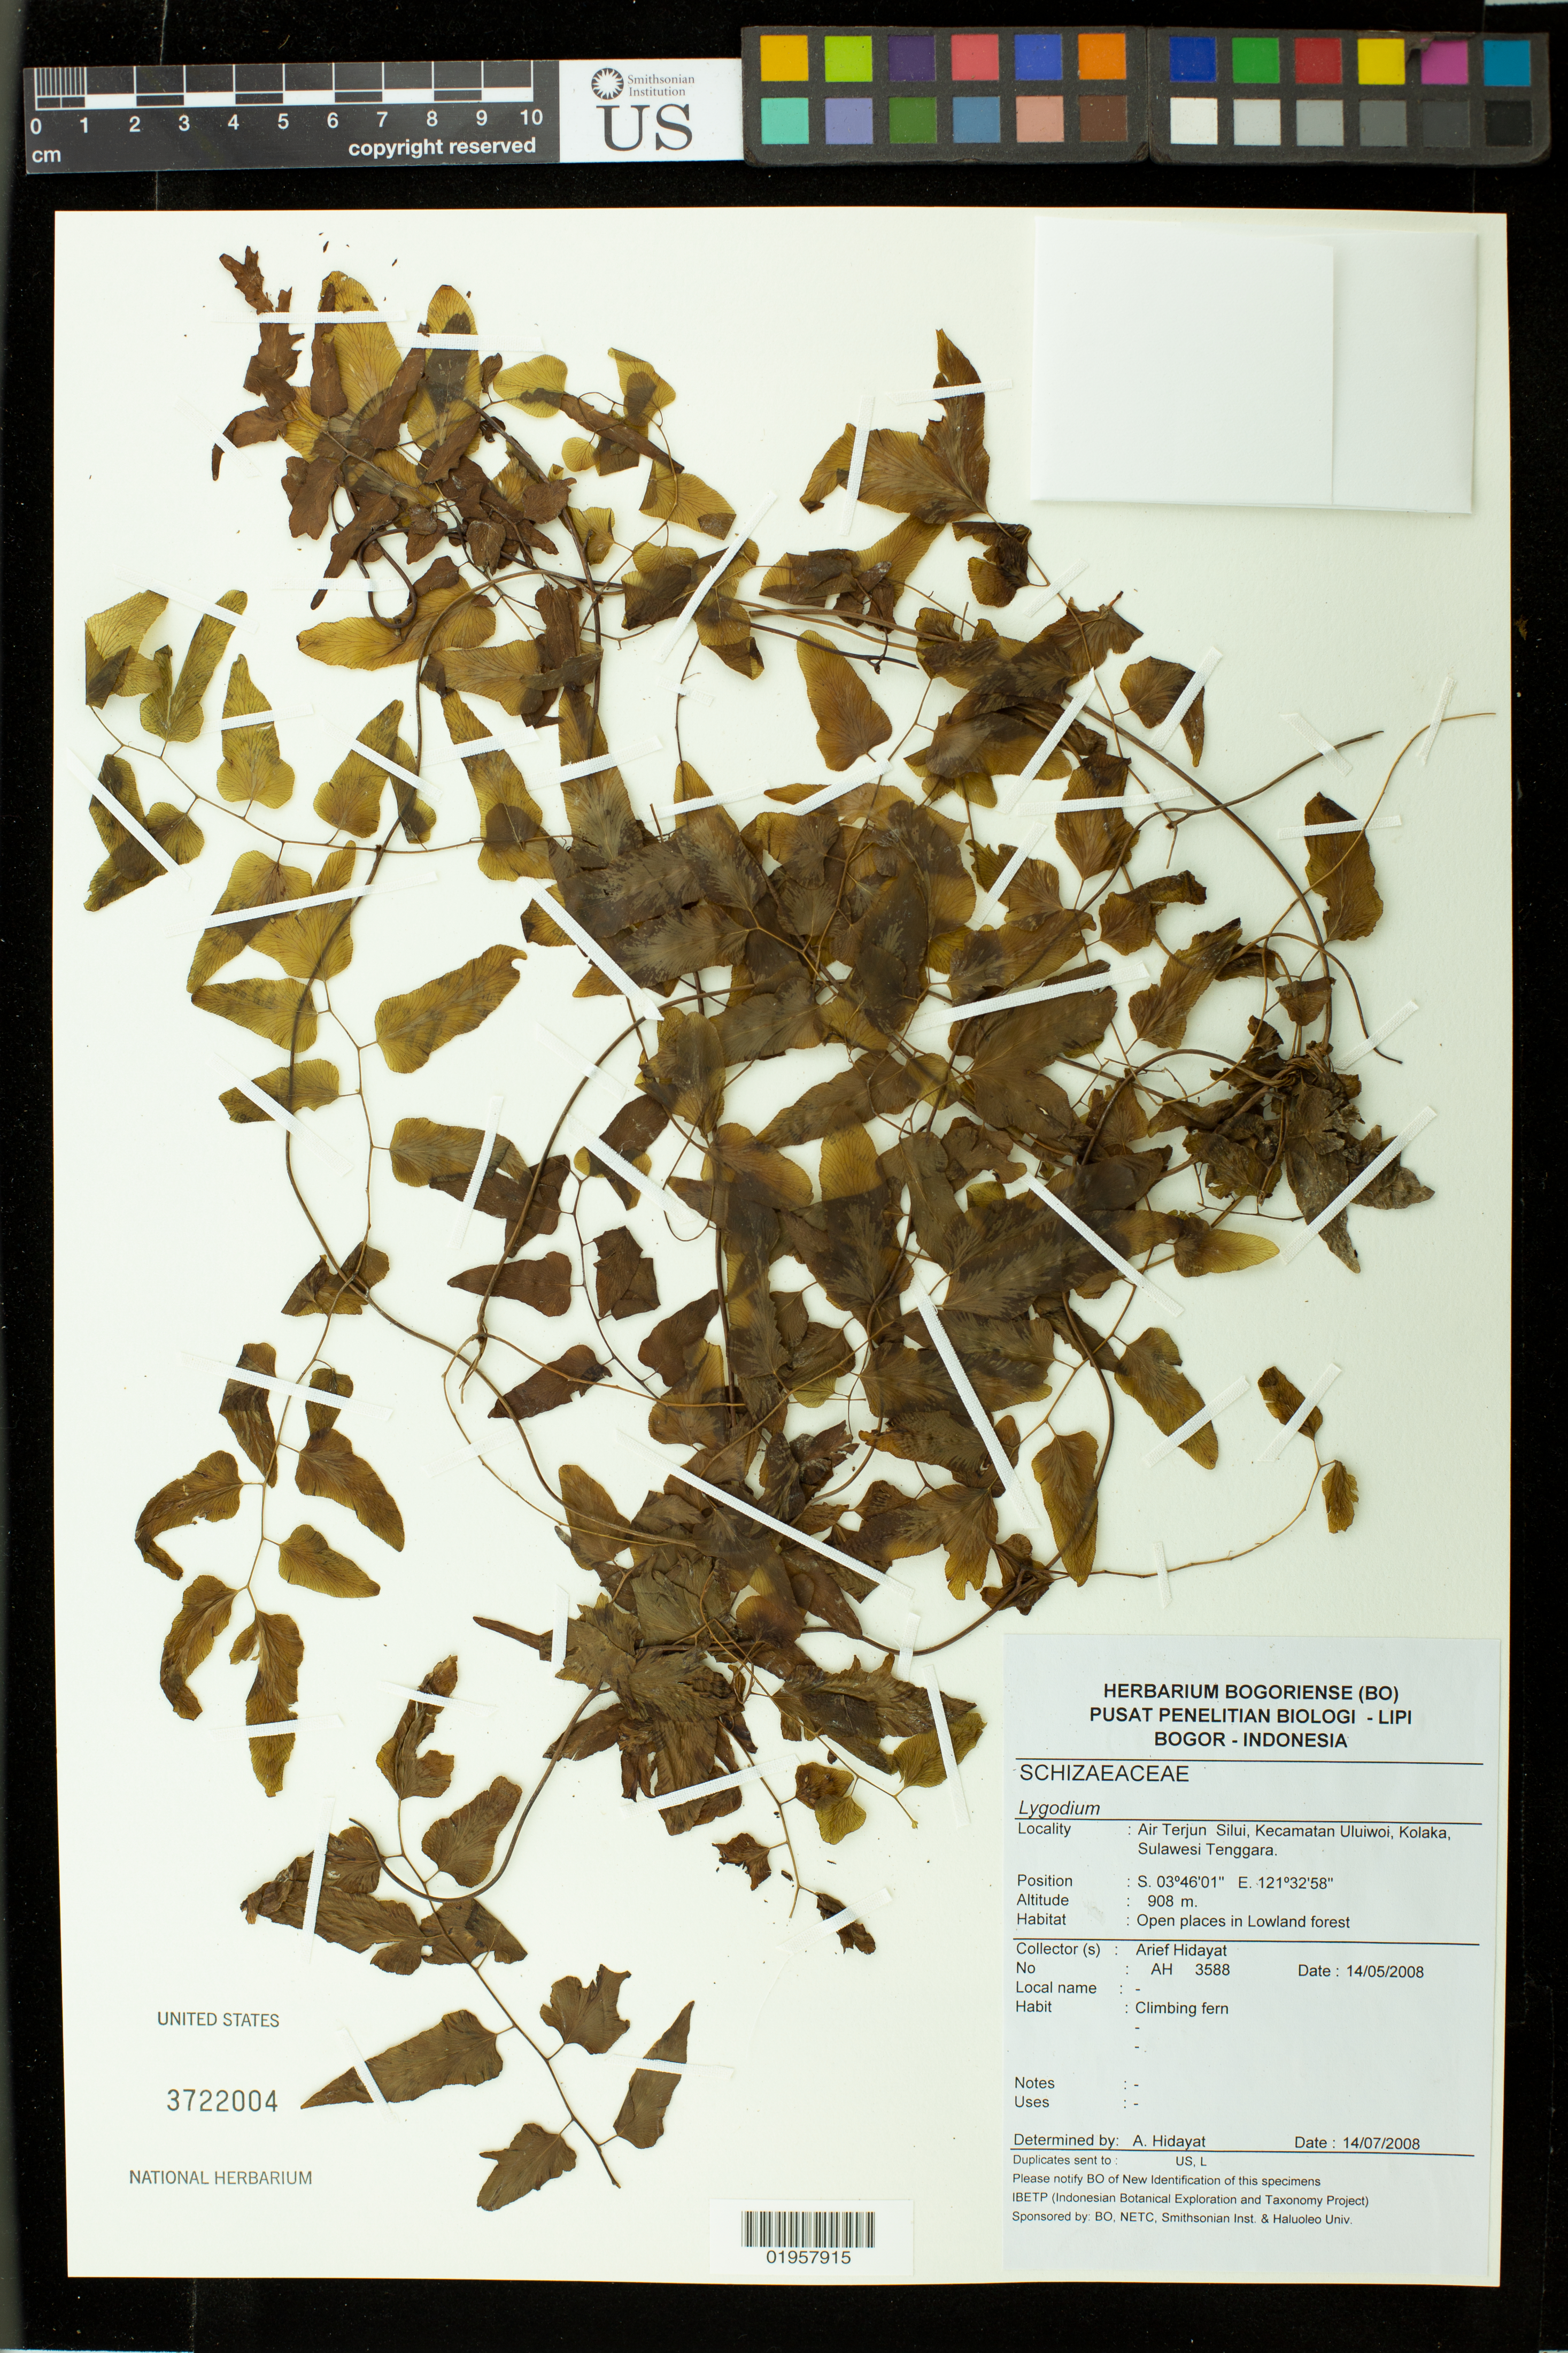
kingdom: Plantae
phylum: Tracheophyta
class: Polypodiopsida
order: Schizaeales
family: Lygodiaceae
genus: Lygodium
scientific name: Lygodium sp.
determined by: Hidayat, Arief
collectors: A. Hidayat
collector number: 3588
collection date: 2008-05-14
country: Indonesia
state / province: Sulawesi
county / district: Sulawesi Tenggara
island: Sulawesi Island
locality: Sulawesi Tenggara [South-East Sulawesi]. Air Terjun Silui, Kecamatan Uluiwoi, Kolaka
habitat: Open places in lowland forest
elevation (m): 908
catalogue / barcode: US 3722004